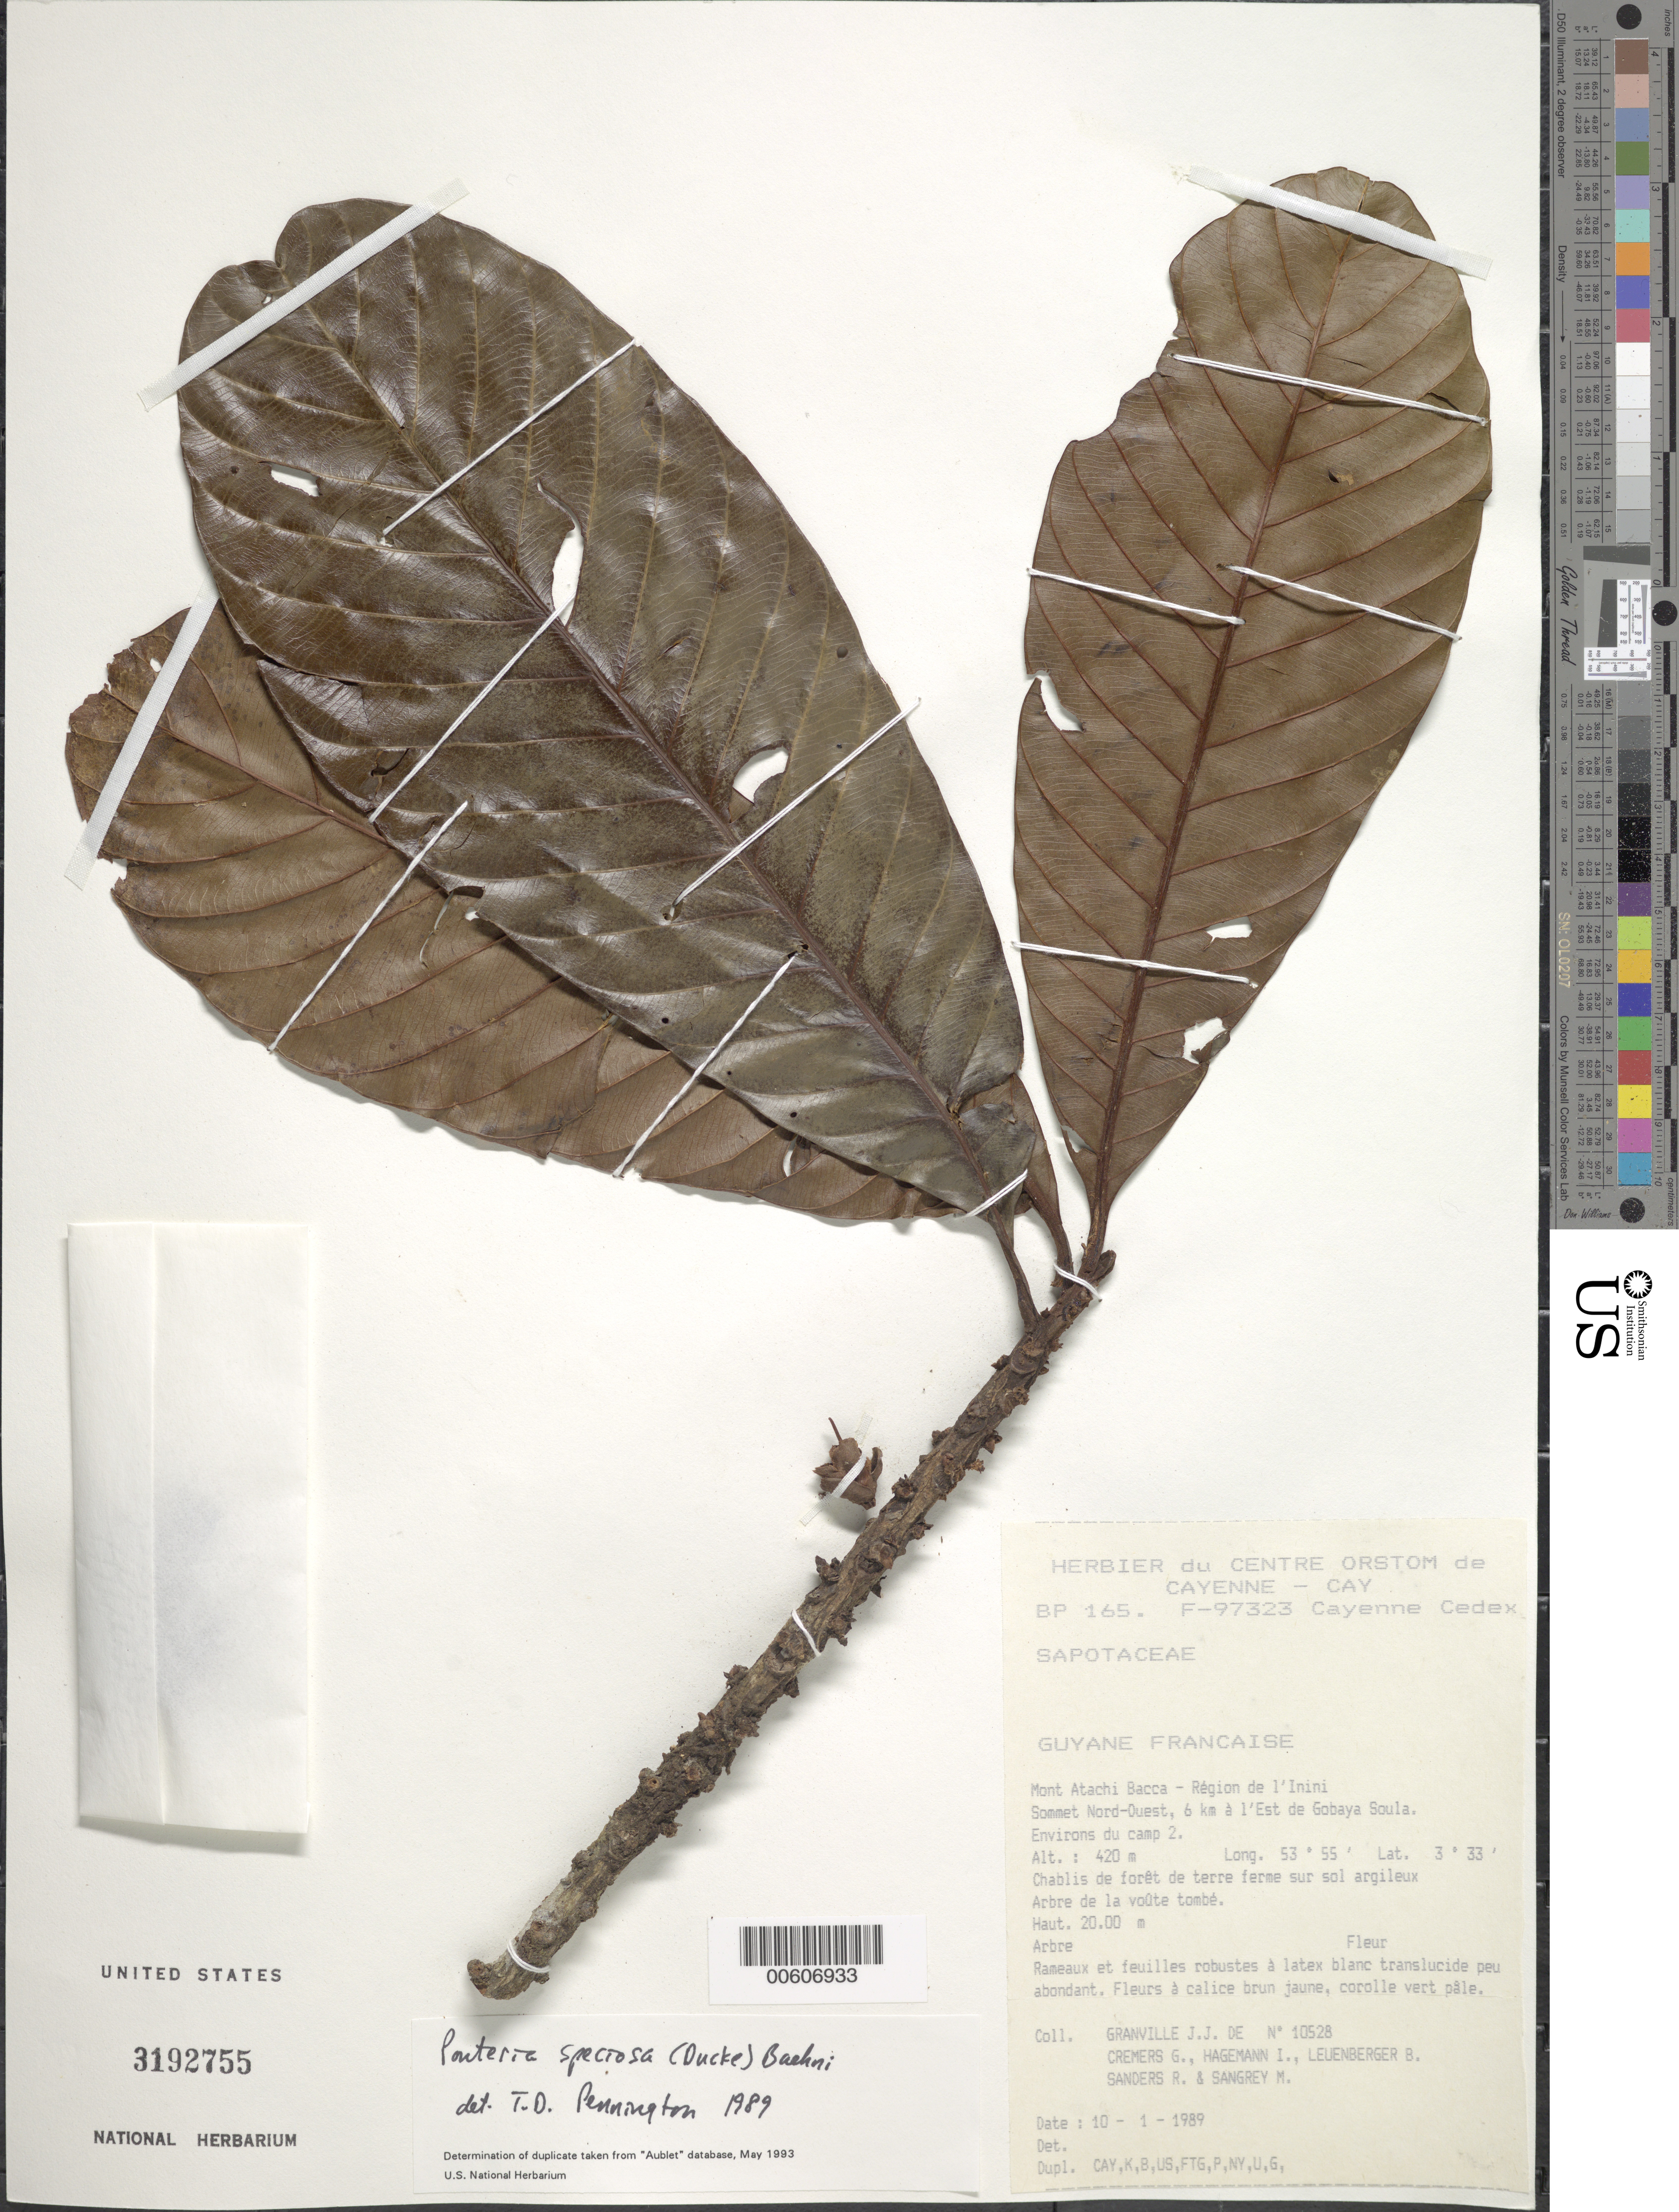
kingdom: Plantae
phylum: Tracheophyta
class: Magnoliopsida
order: Ericales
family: Sapotaceae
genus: Pouteria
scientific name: Pouteria speciosa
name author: (Ducke) Baehni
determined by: Pennington, T. D., (K)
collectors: J.-J. de Granville, G. Cremers, J. Hagemann, B. E. Leuenberger & M. S. Sangrey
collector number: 10528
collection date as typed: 10-Jan-89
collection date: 1989-01-10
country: French Guiana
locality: Mont Atachi Bacca, région de l'Inini; sommet NO, 6 km a l'Est de Gobaya Soula, environs du camp 2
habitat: Chablis de forest de terres ferme sur sol argileux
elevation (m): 420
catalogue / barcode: US 3192755